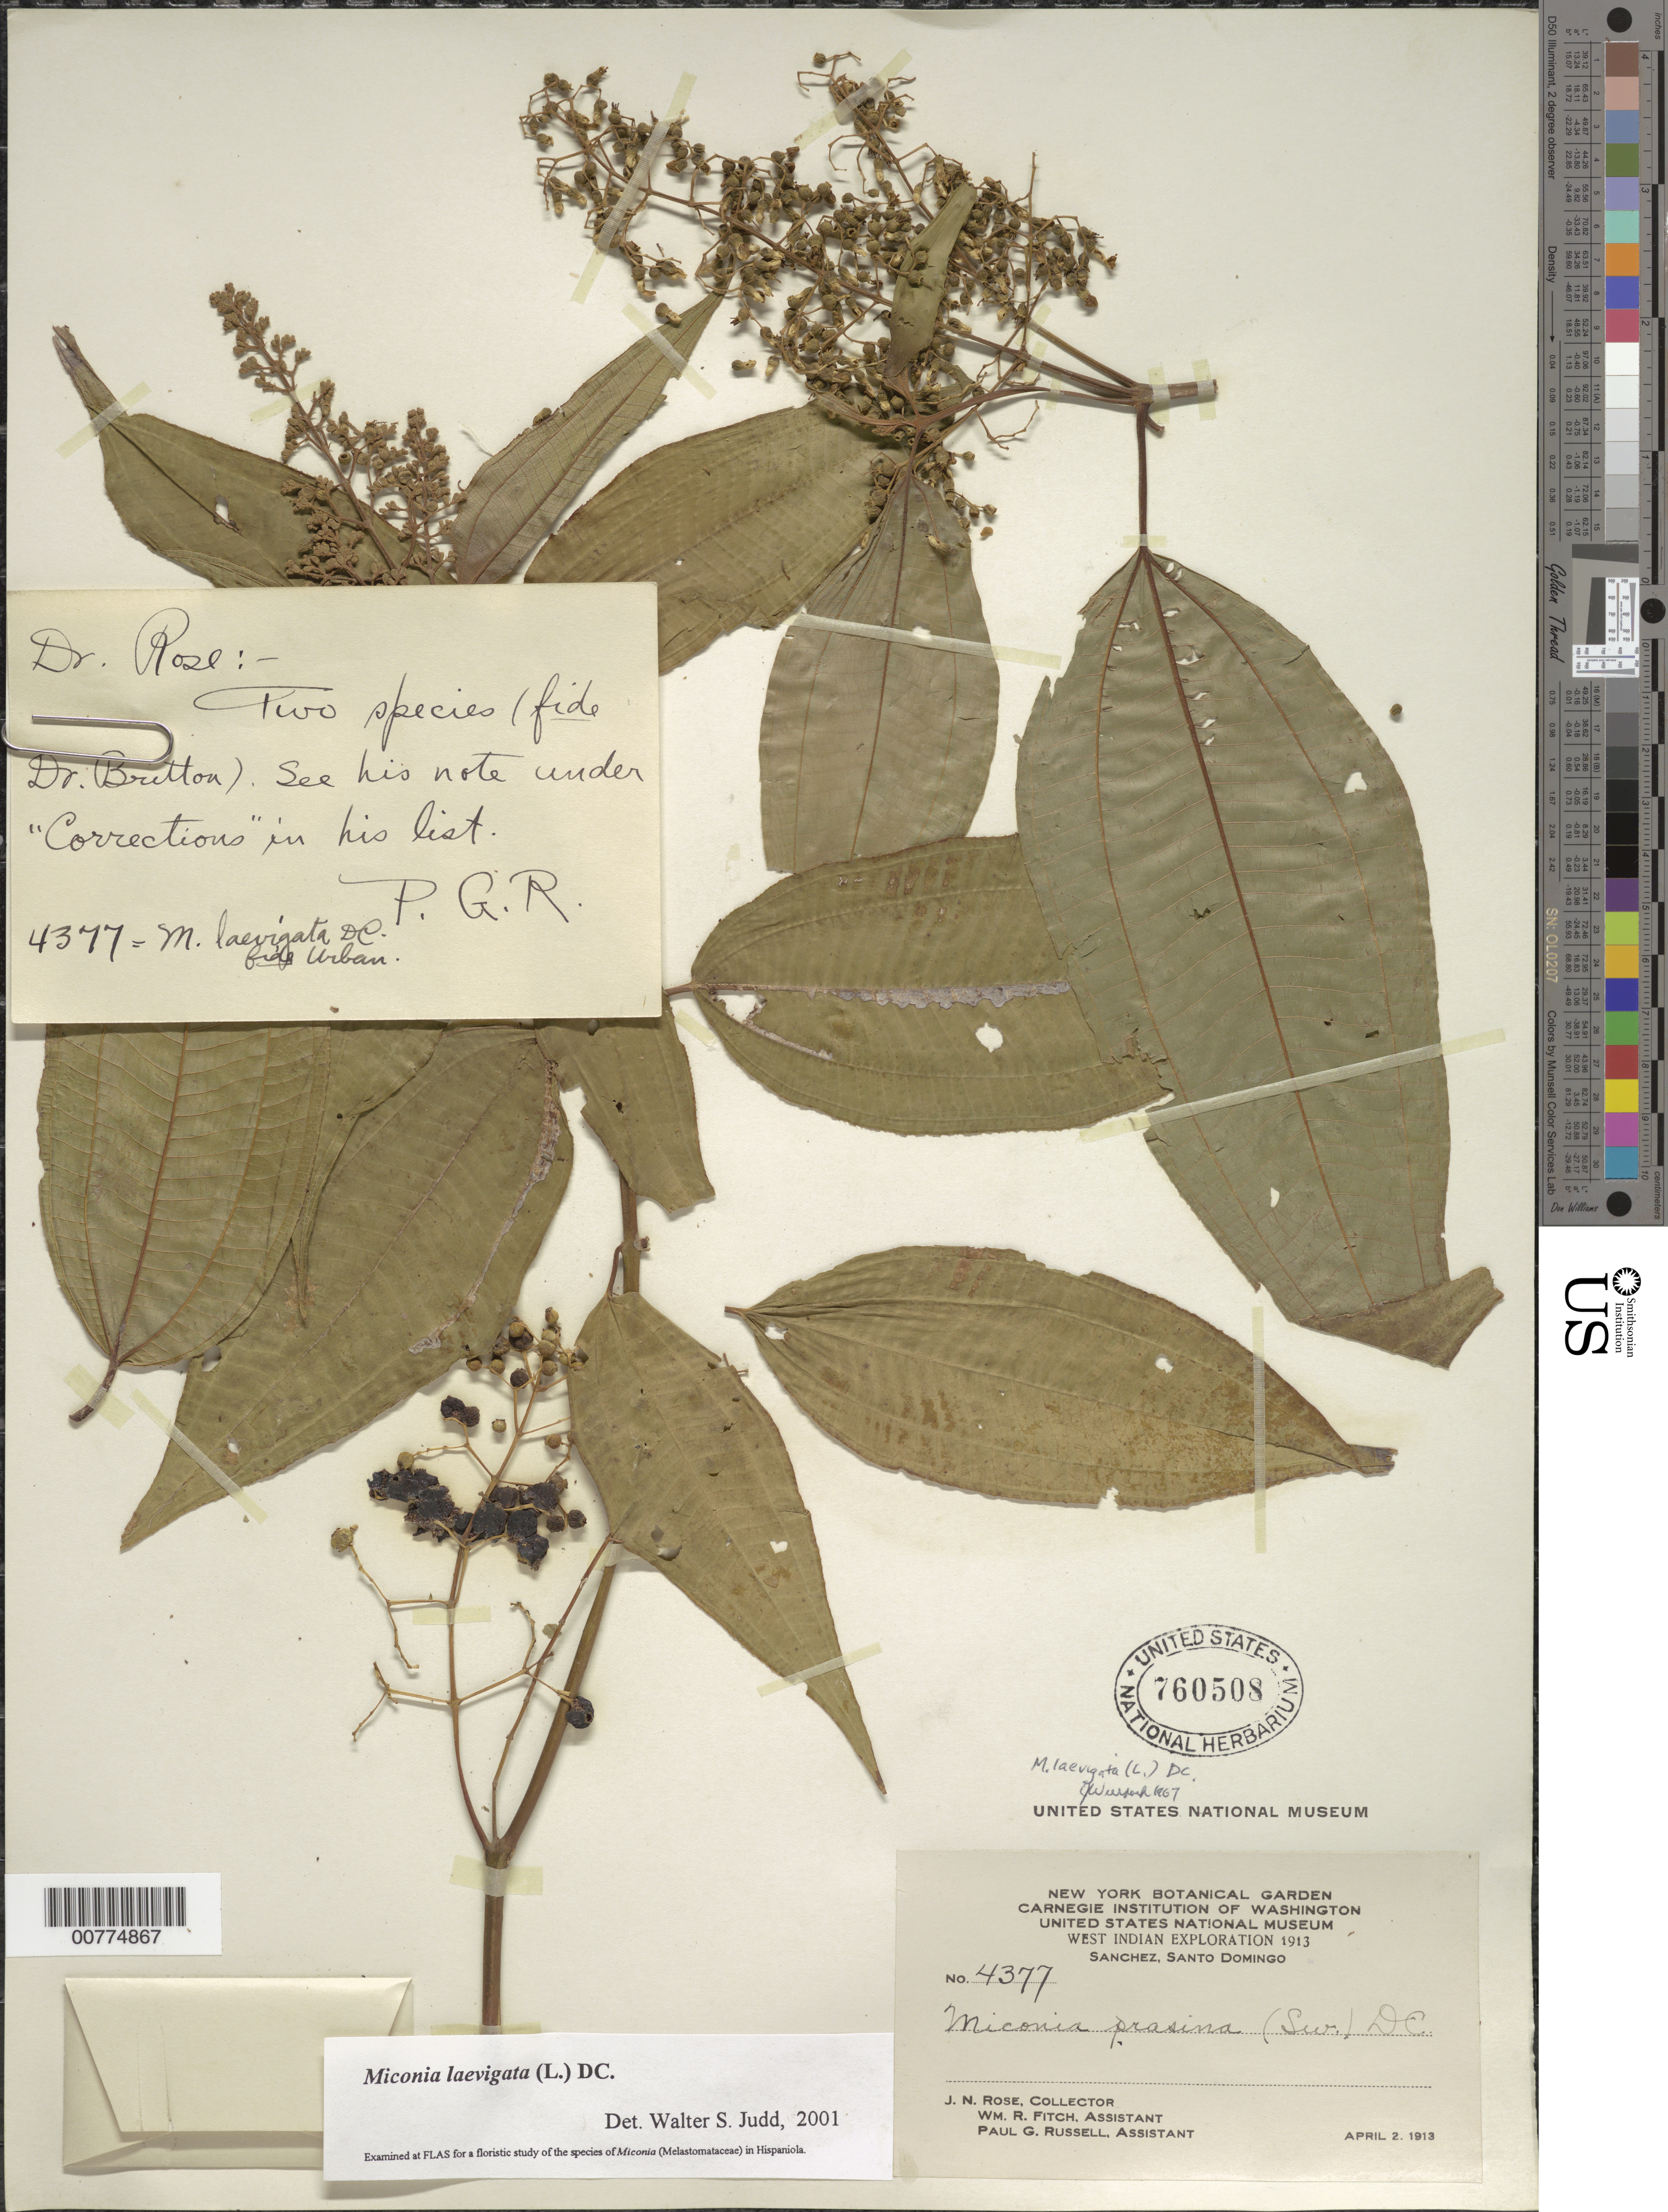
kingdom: Plantae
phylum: Tracheophyta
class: Magnoliopsida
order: Myrtales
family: Melastomataceae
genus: Miconia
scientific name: Miconia laevigata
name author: (L.) D. Don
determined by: Judd, Walter S.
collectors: J. N. Rose, W. R. Fitch & P. G. Russell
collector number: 4377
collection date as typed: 02 Apr 1913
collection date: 1913-04-02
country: Dominican Republic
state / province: Sanchez Ramirez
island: Hispaniola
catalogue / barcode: US 760508